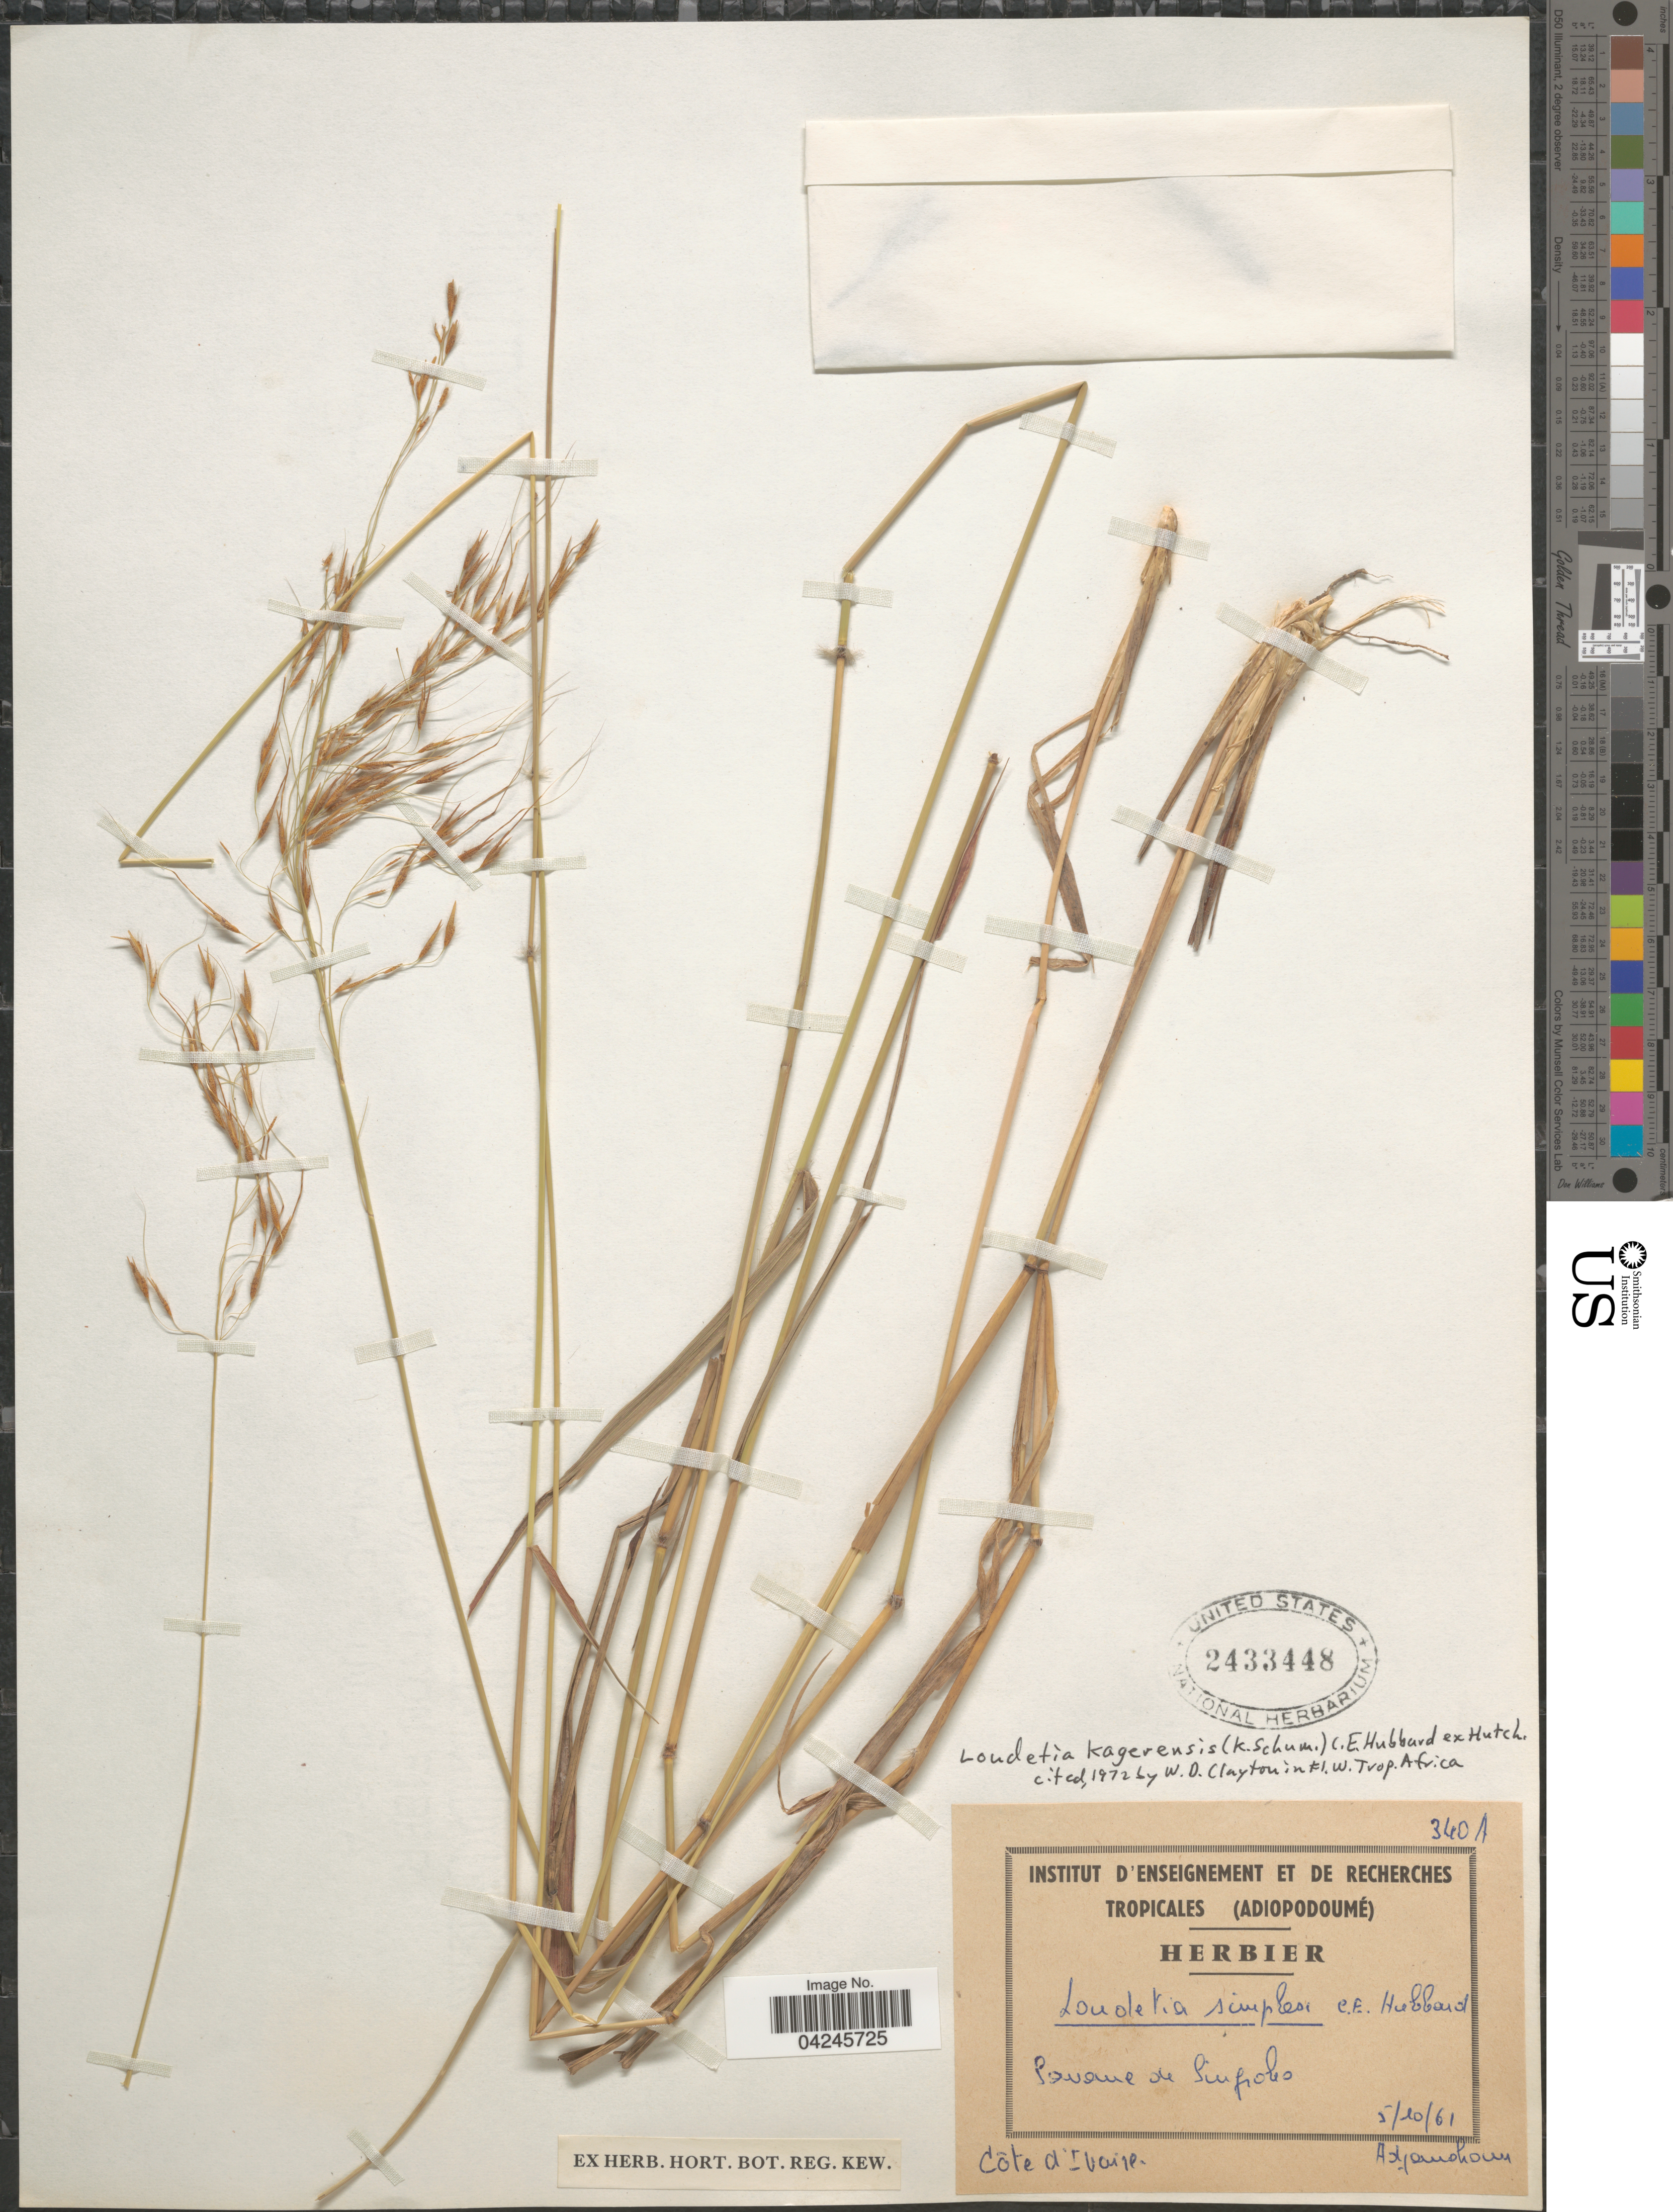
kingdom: Plantae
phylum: Tracheophyta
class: Liliopsida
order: Poales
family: Poaceae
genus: Loudetia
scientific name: Loudetia kagerensis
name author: (K. Schum.) Hutch.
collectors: Adjanohoun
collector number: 340A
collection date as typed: Transcribed d/m/y: 5/10/61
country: Ivory Coast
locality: Savanne de [illegible text]. Côte d'Ivoire.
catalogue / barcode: US 2433448